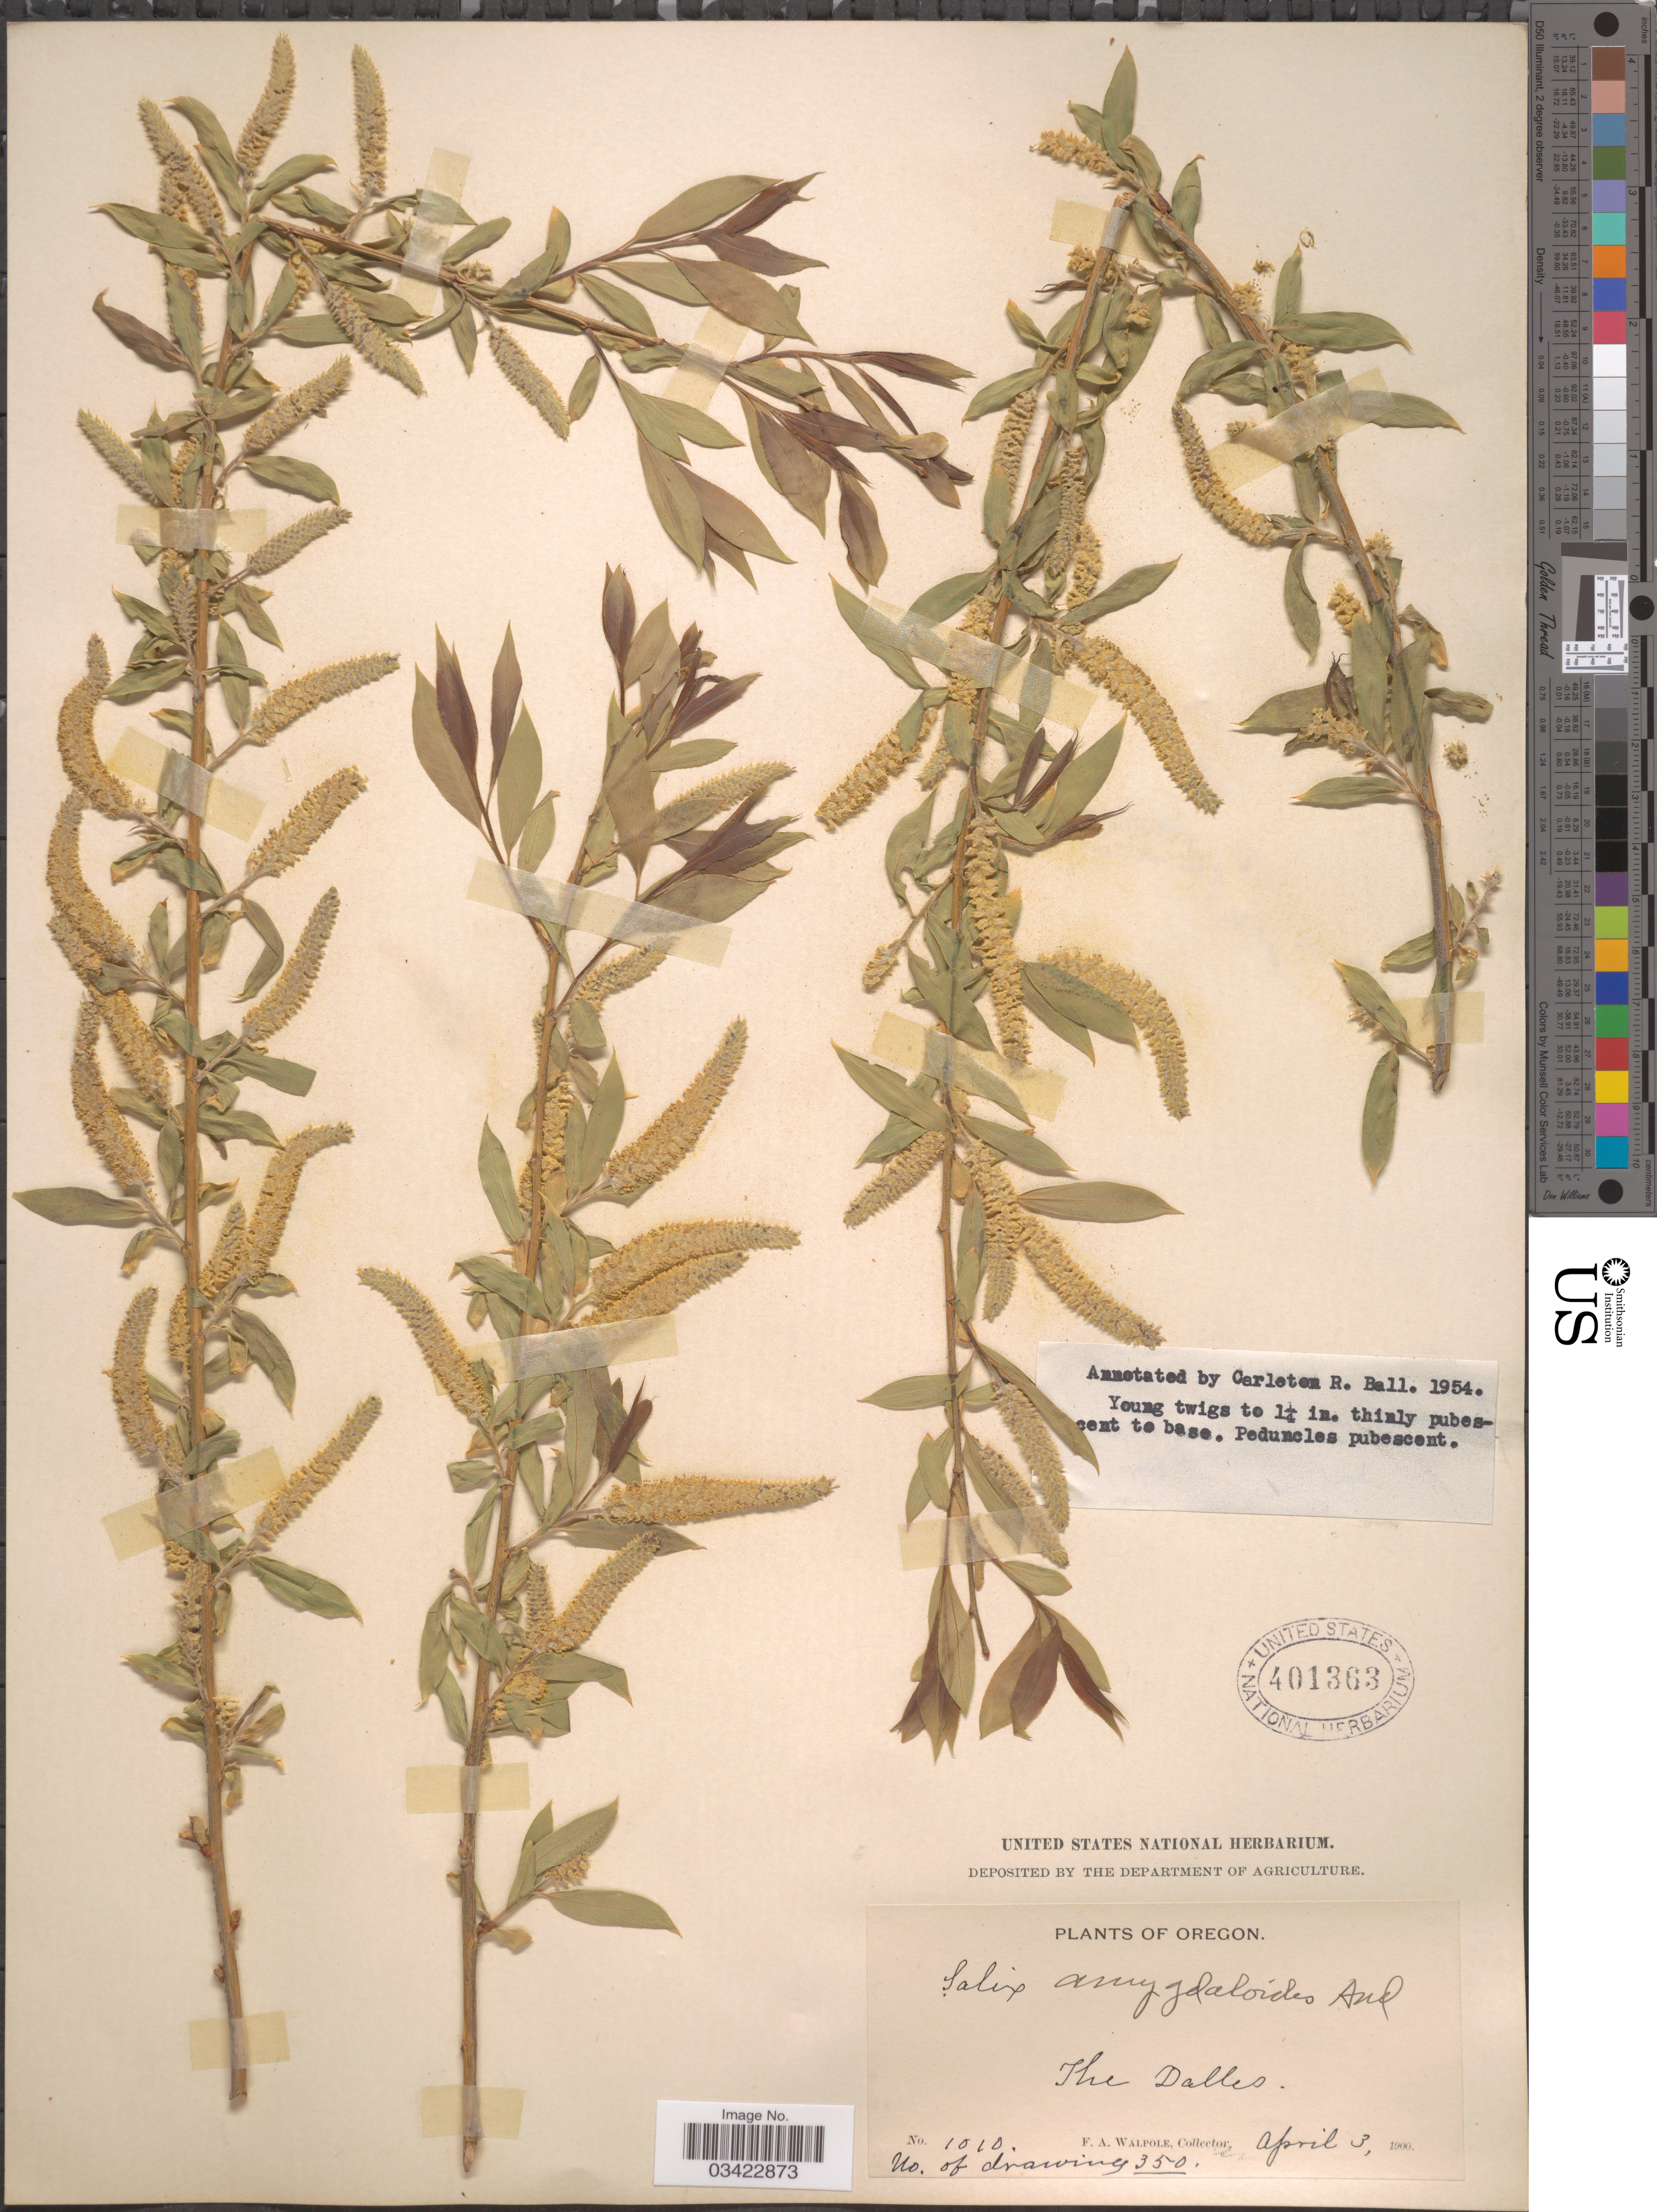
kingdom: Plantae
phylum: Tracheophyta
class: Magnoliopsida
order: Malpighiales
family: Salicaceae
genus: Salix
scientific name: Salix amygdaloides f. pilosiuscula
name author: C.K. Schneid.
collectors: F. Walpole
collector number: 1010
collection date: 1900-04-03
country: United States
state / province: Oregon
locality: The Dalles.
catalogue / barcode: US 401363